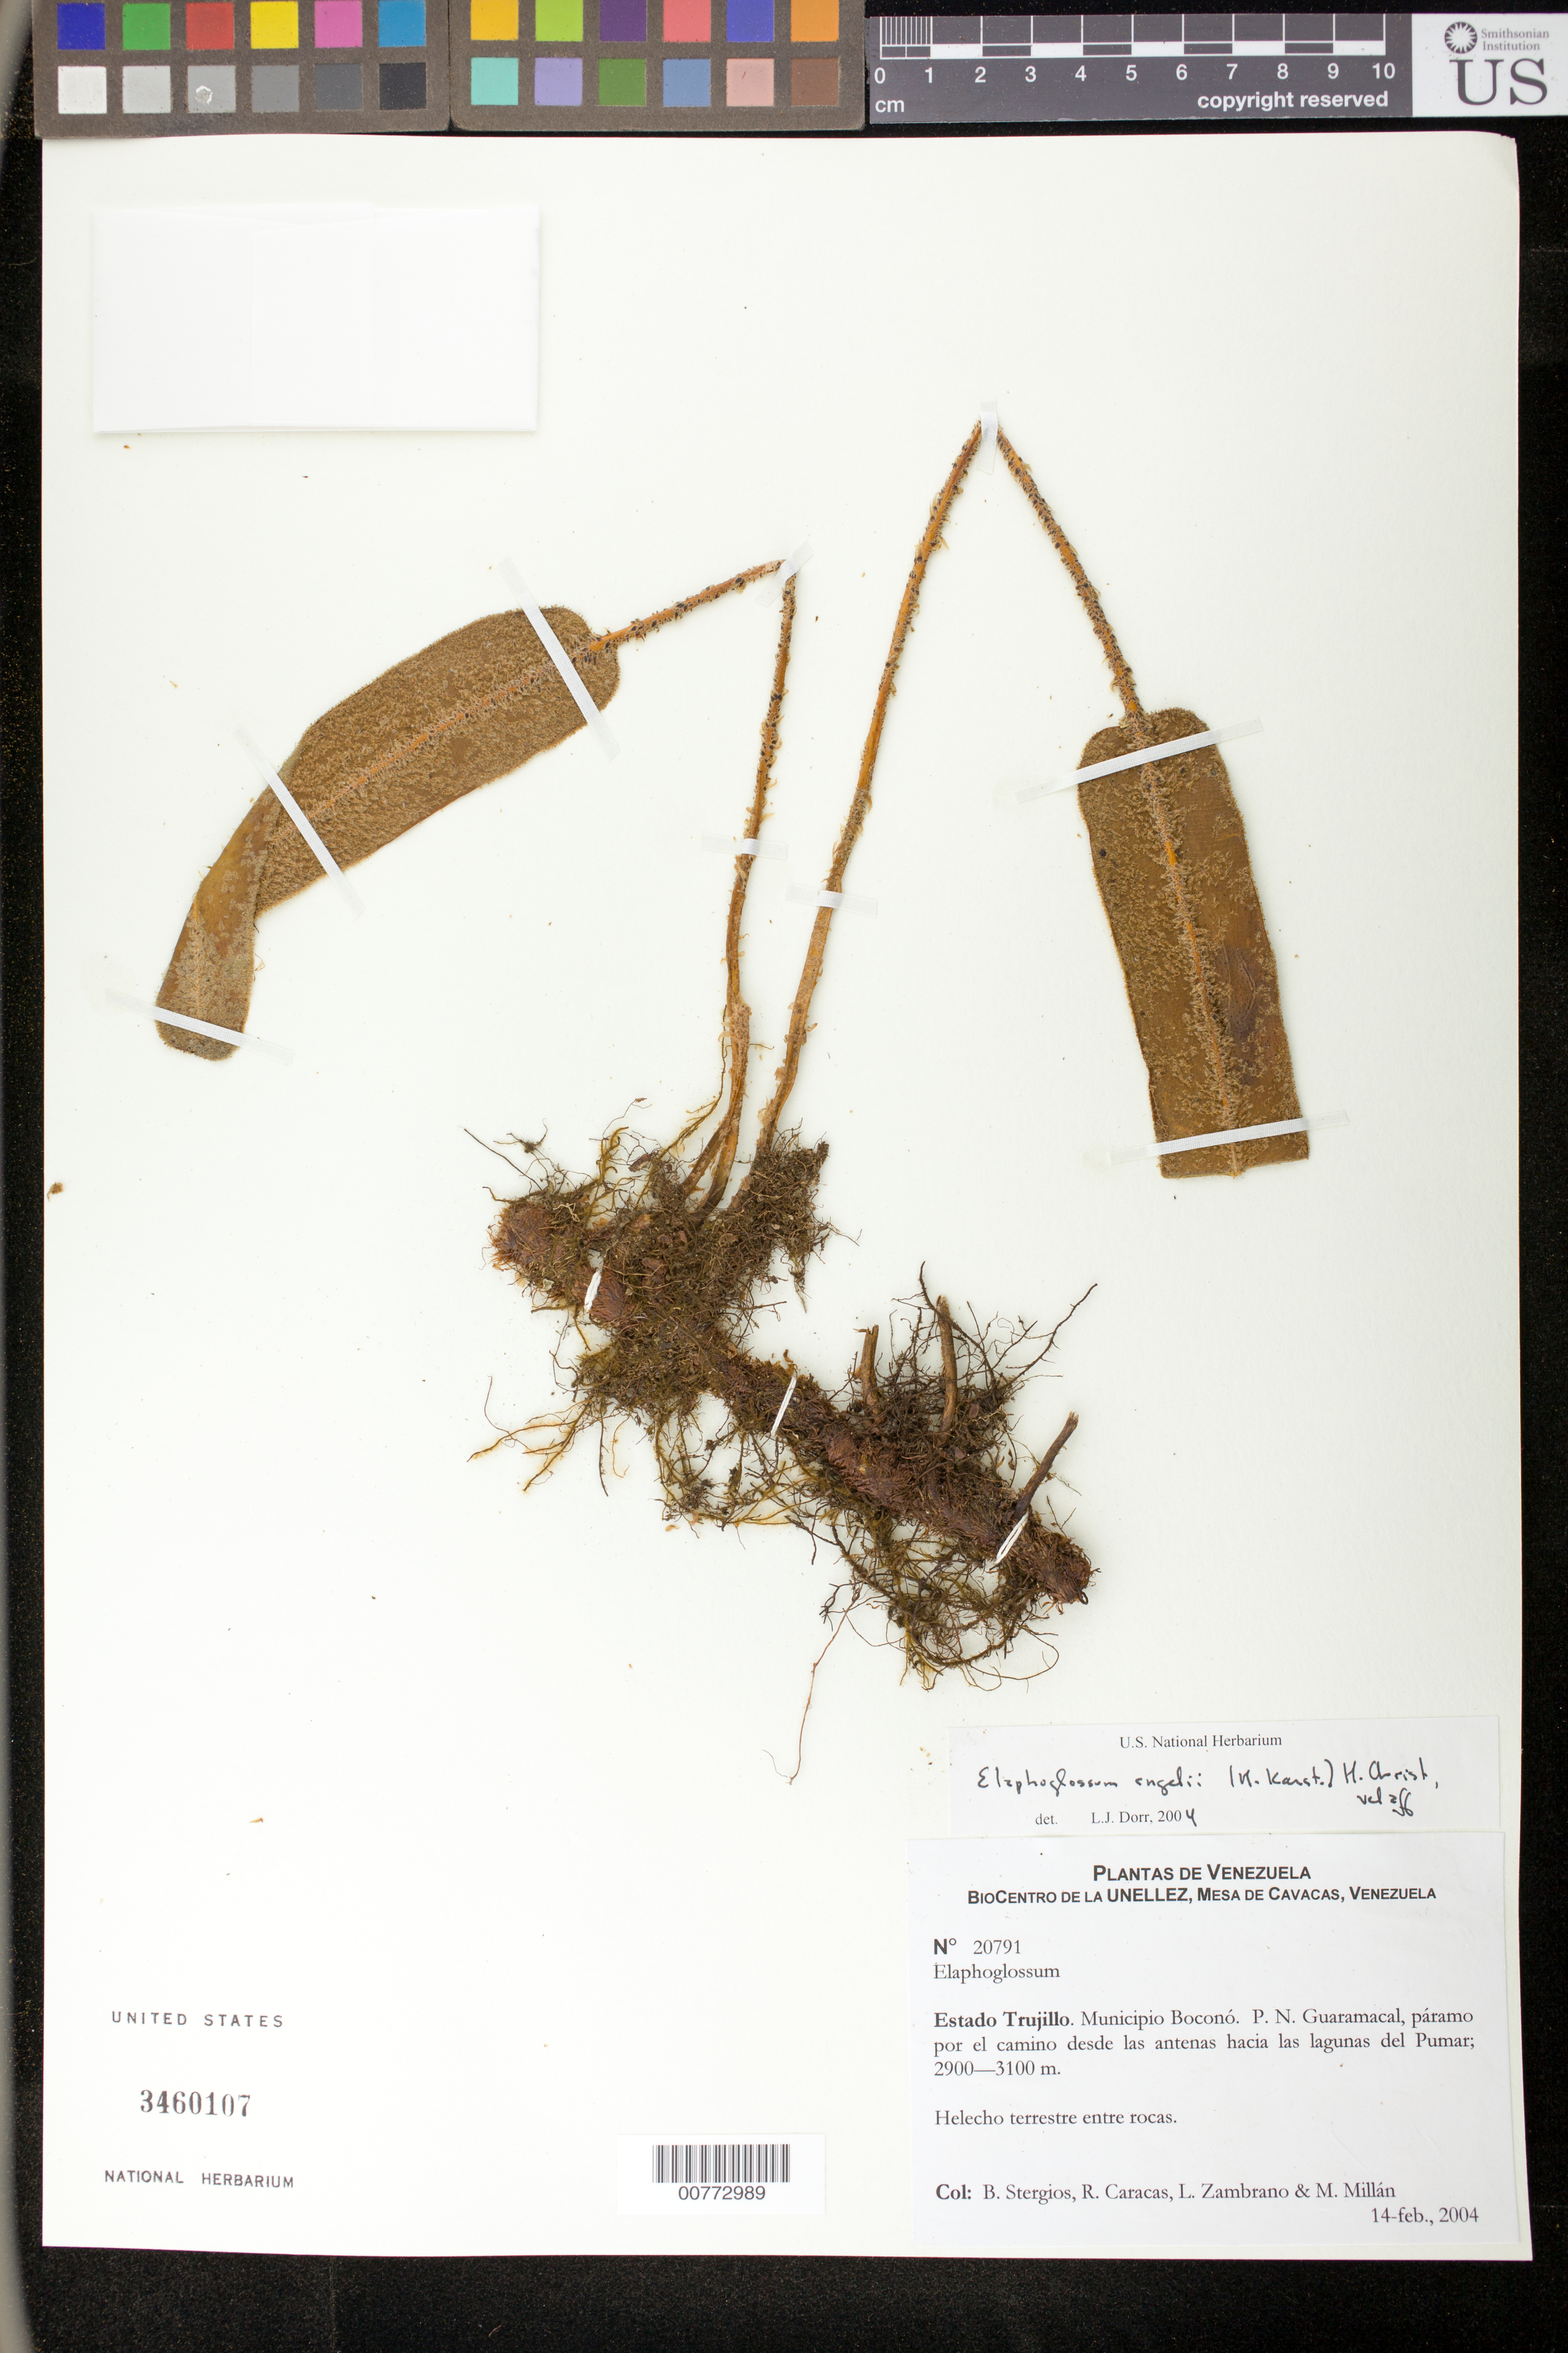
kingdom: Plantae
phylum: Tracheophyta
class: Polypodiopsida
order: Polypodiales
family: Dryopteridaceae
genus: Elaphoglossum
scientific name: Elaphoglossum engelii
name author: (H. Karst.) Christ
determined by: Dorr, L. J., (BOT), Smithsonian Institution - National Museum of Natural History (UNITED STATES)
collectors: B. G. Stergios, R. Caracas, L. Zambrano & M. Millán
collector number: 20791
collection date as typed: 14 Feb 2004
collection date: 2004-02-14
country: Venezuela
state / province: Trujillo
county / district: Boconó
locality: Parque Nacional Guaramacal, páramo por el camino desde las antenas hacia las lagunas del Pumar.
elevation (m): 2900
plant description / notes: PORT, UC, US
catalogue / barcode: US 3460107